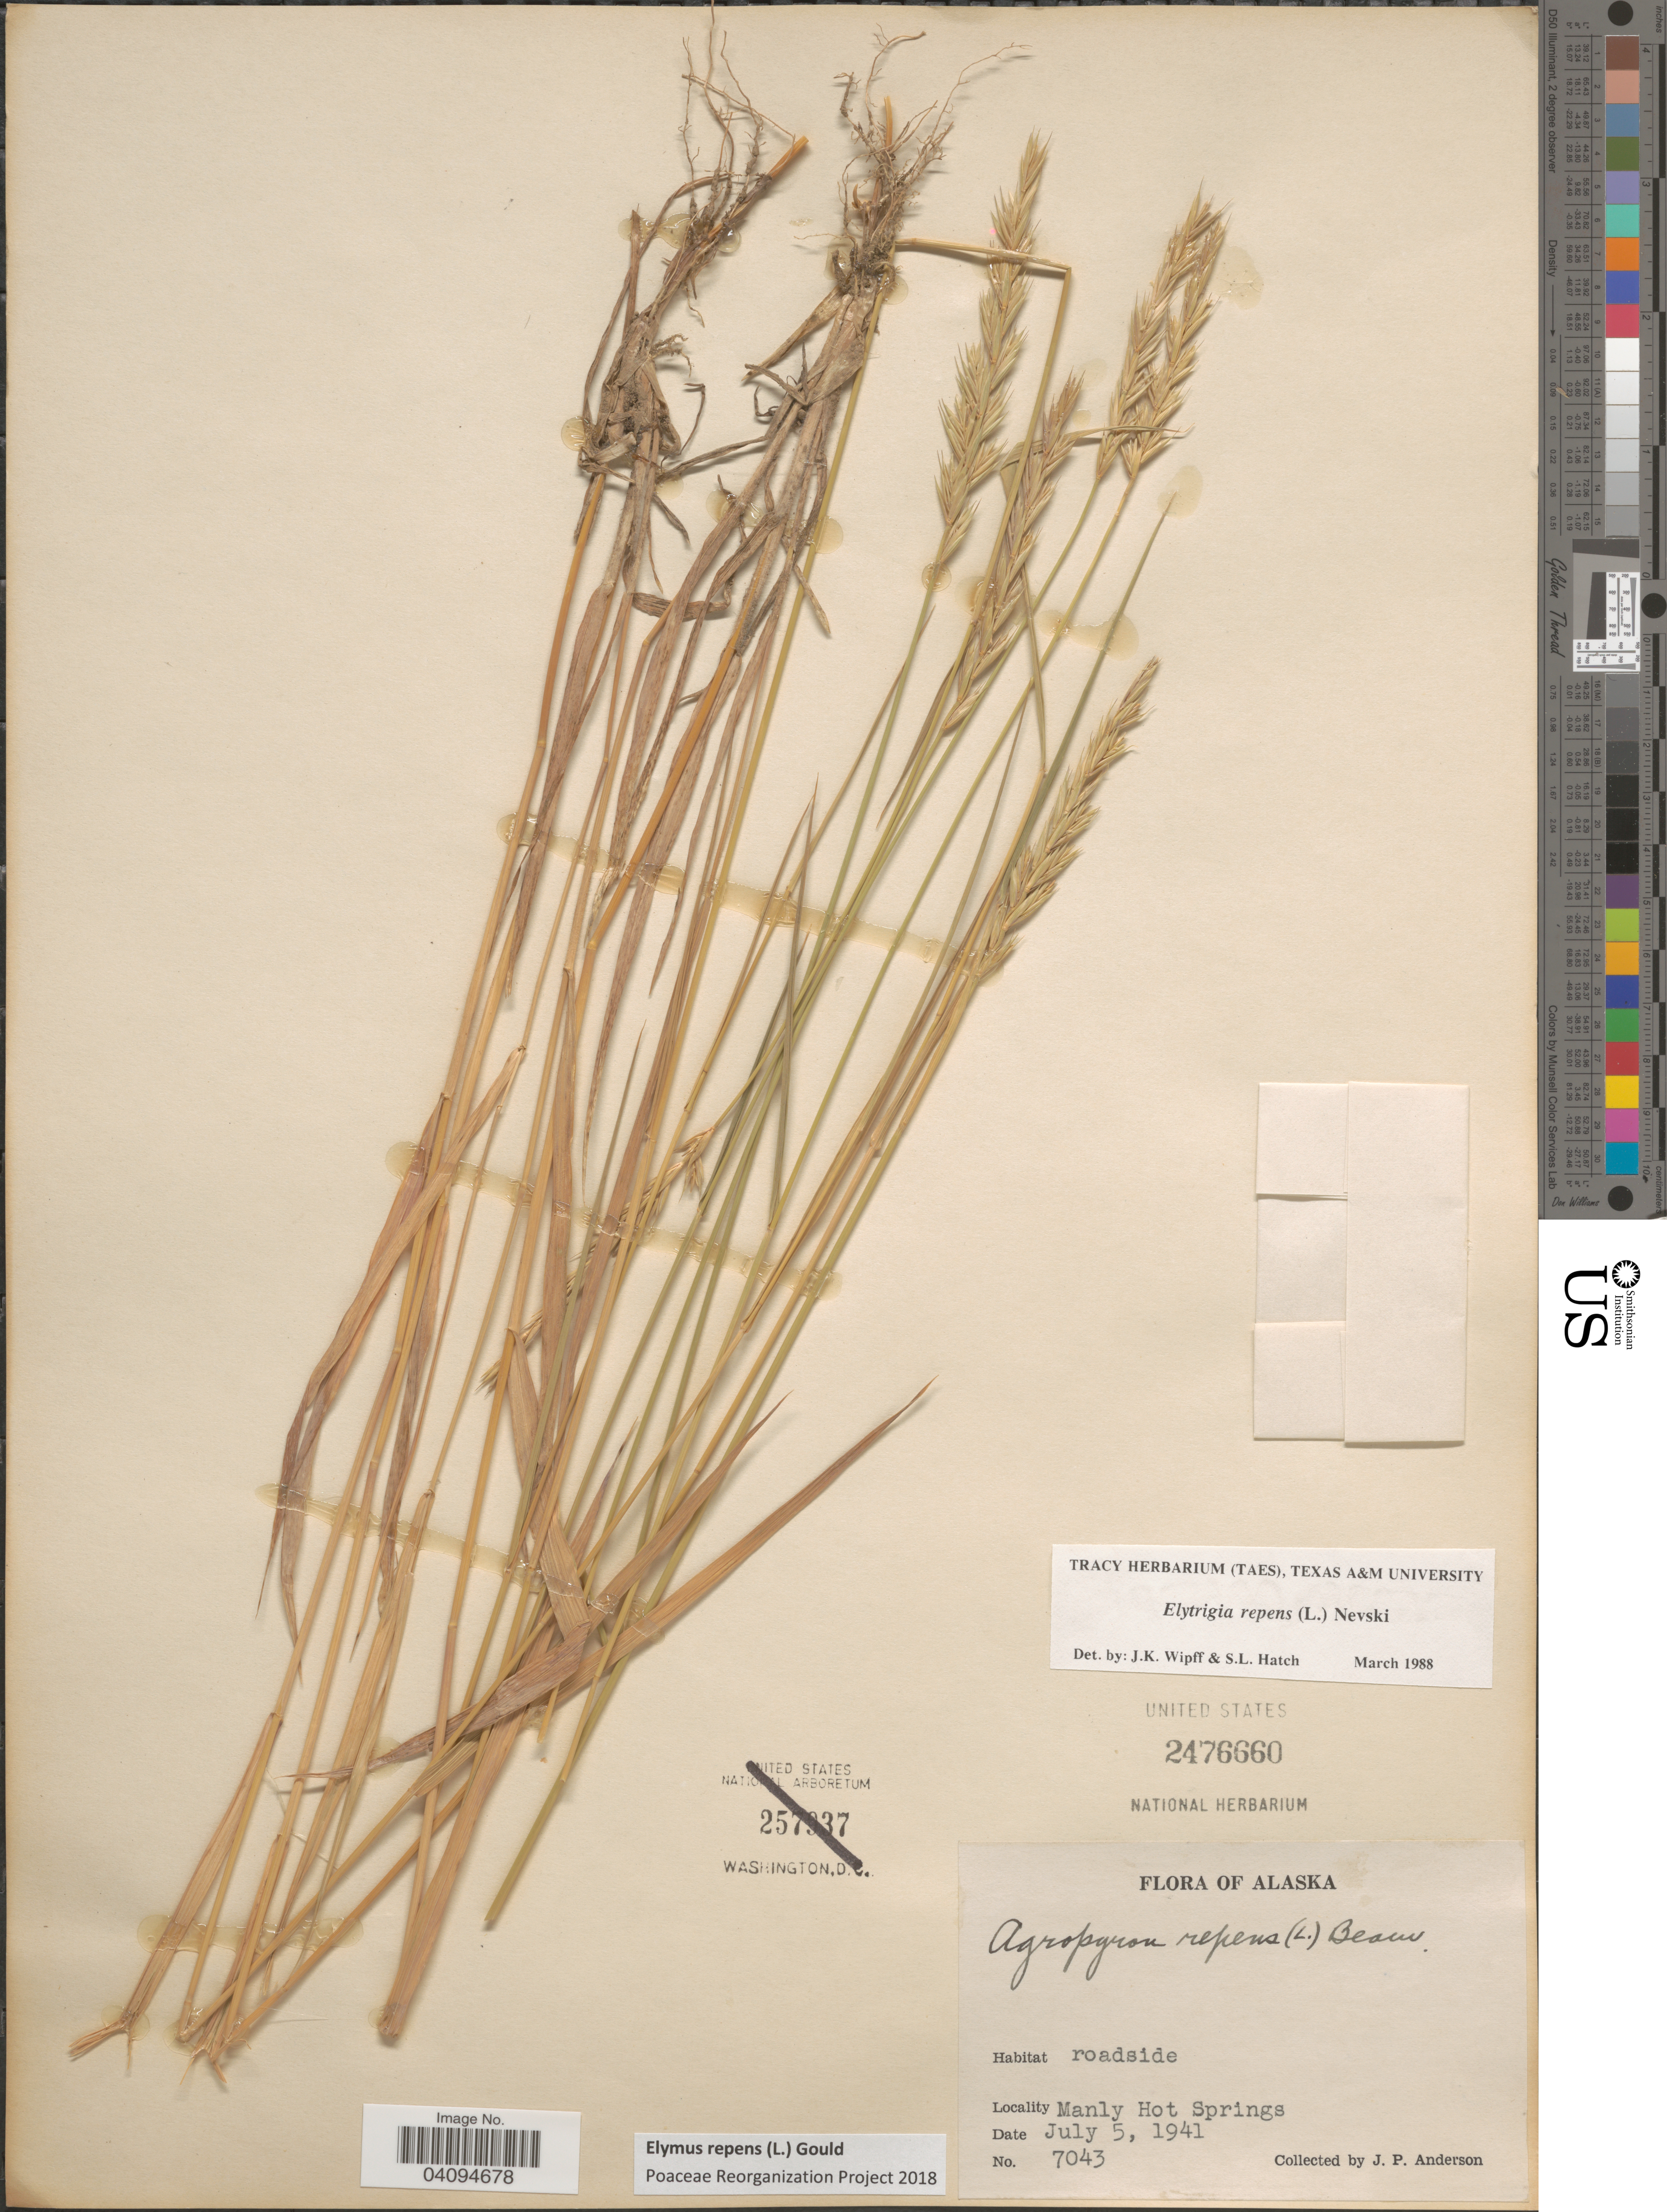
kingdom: Plantae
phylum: Tracheophyta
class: Liliopsida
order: Poales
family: Poaceae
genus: Elymus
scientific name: Elymus repens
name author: (L.) Gould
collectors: J. P. Anderson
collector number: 7043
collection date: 1941-07-05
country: United States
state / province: Alaska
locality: Manly Hot Springs.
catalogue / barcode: US 2476660